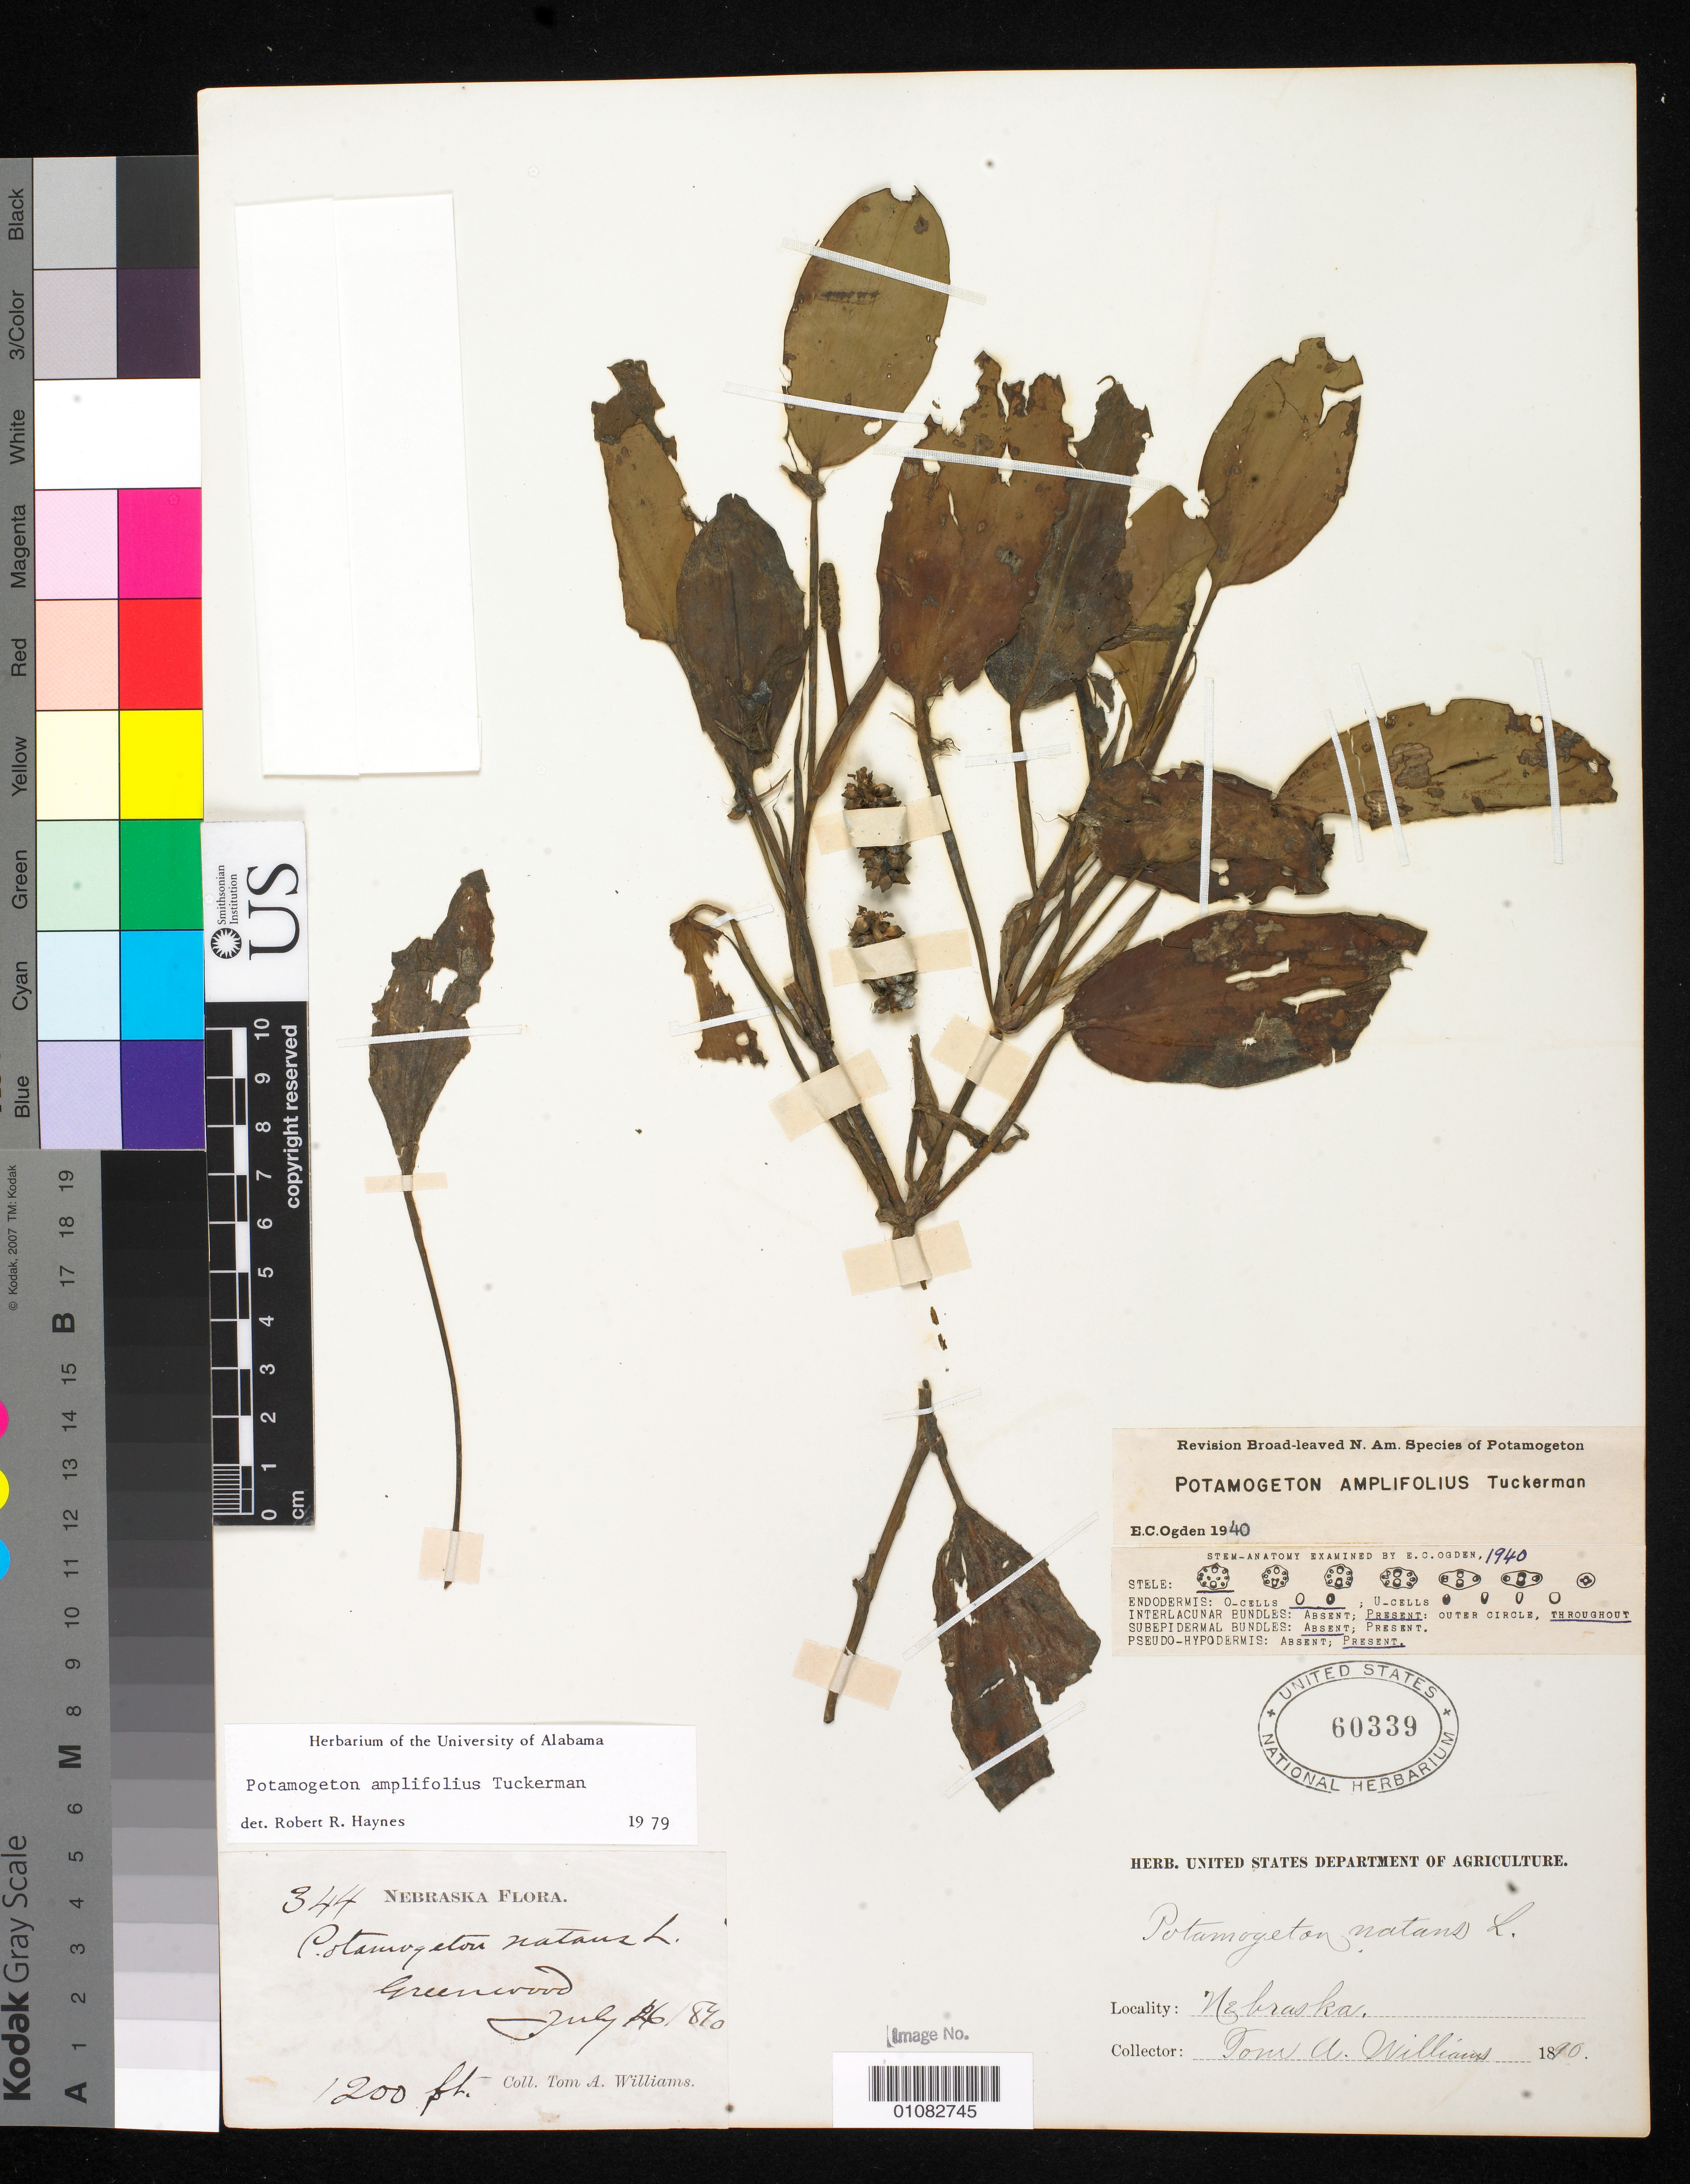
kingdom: Plantae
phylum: Tracheophyta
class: Liliopsida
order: Alismatales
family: Potamogetonaceae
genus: Potamogeton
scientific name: Potamogeton amplifolius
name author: Tuckerm.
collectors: T. A. Williams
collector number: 344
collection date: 1890-07-16 or 1890-07-26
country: United States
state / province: Nebraska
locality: Greenwood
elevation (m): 366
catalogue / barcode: US 60339